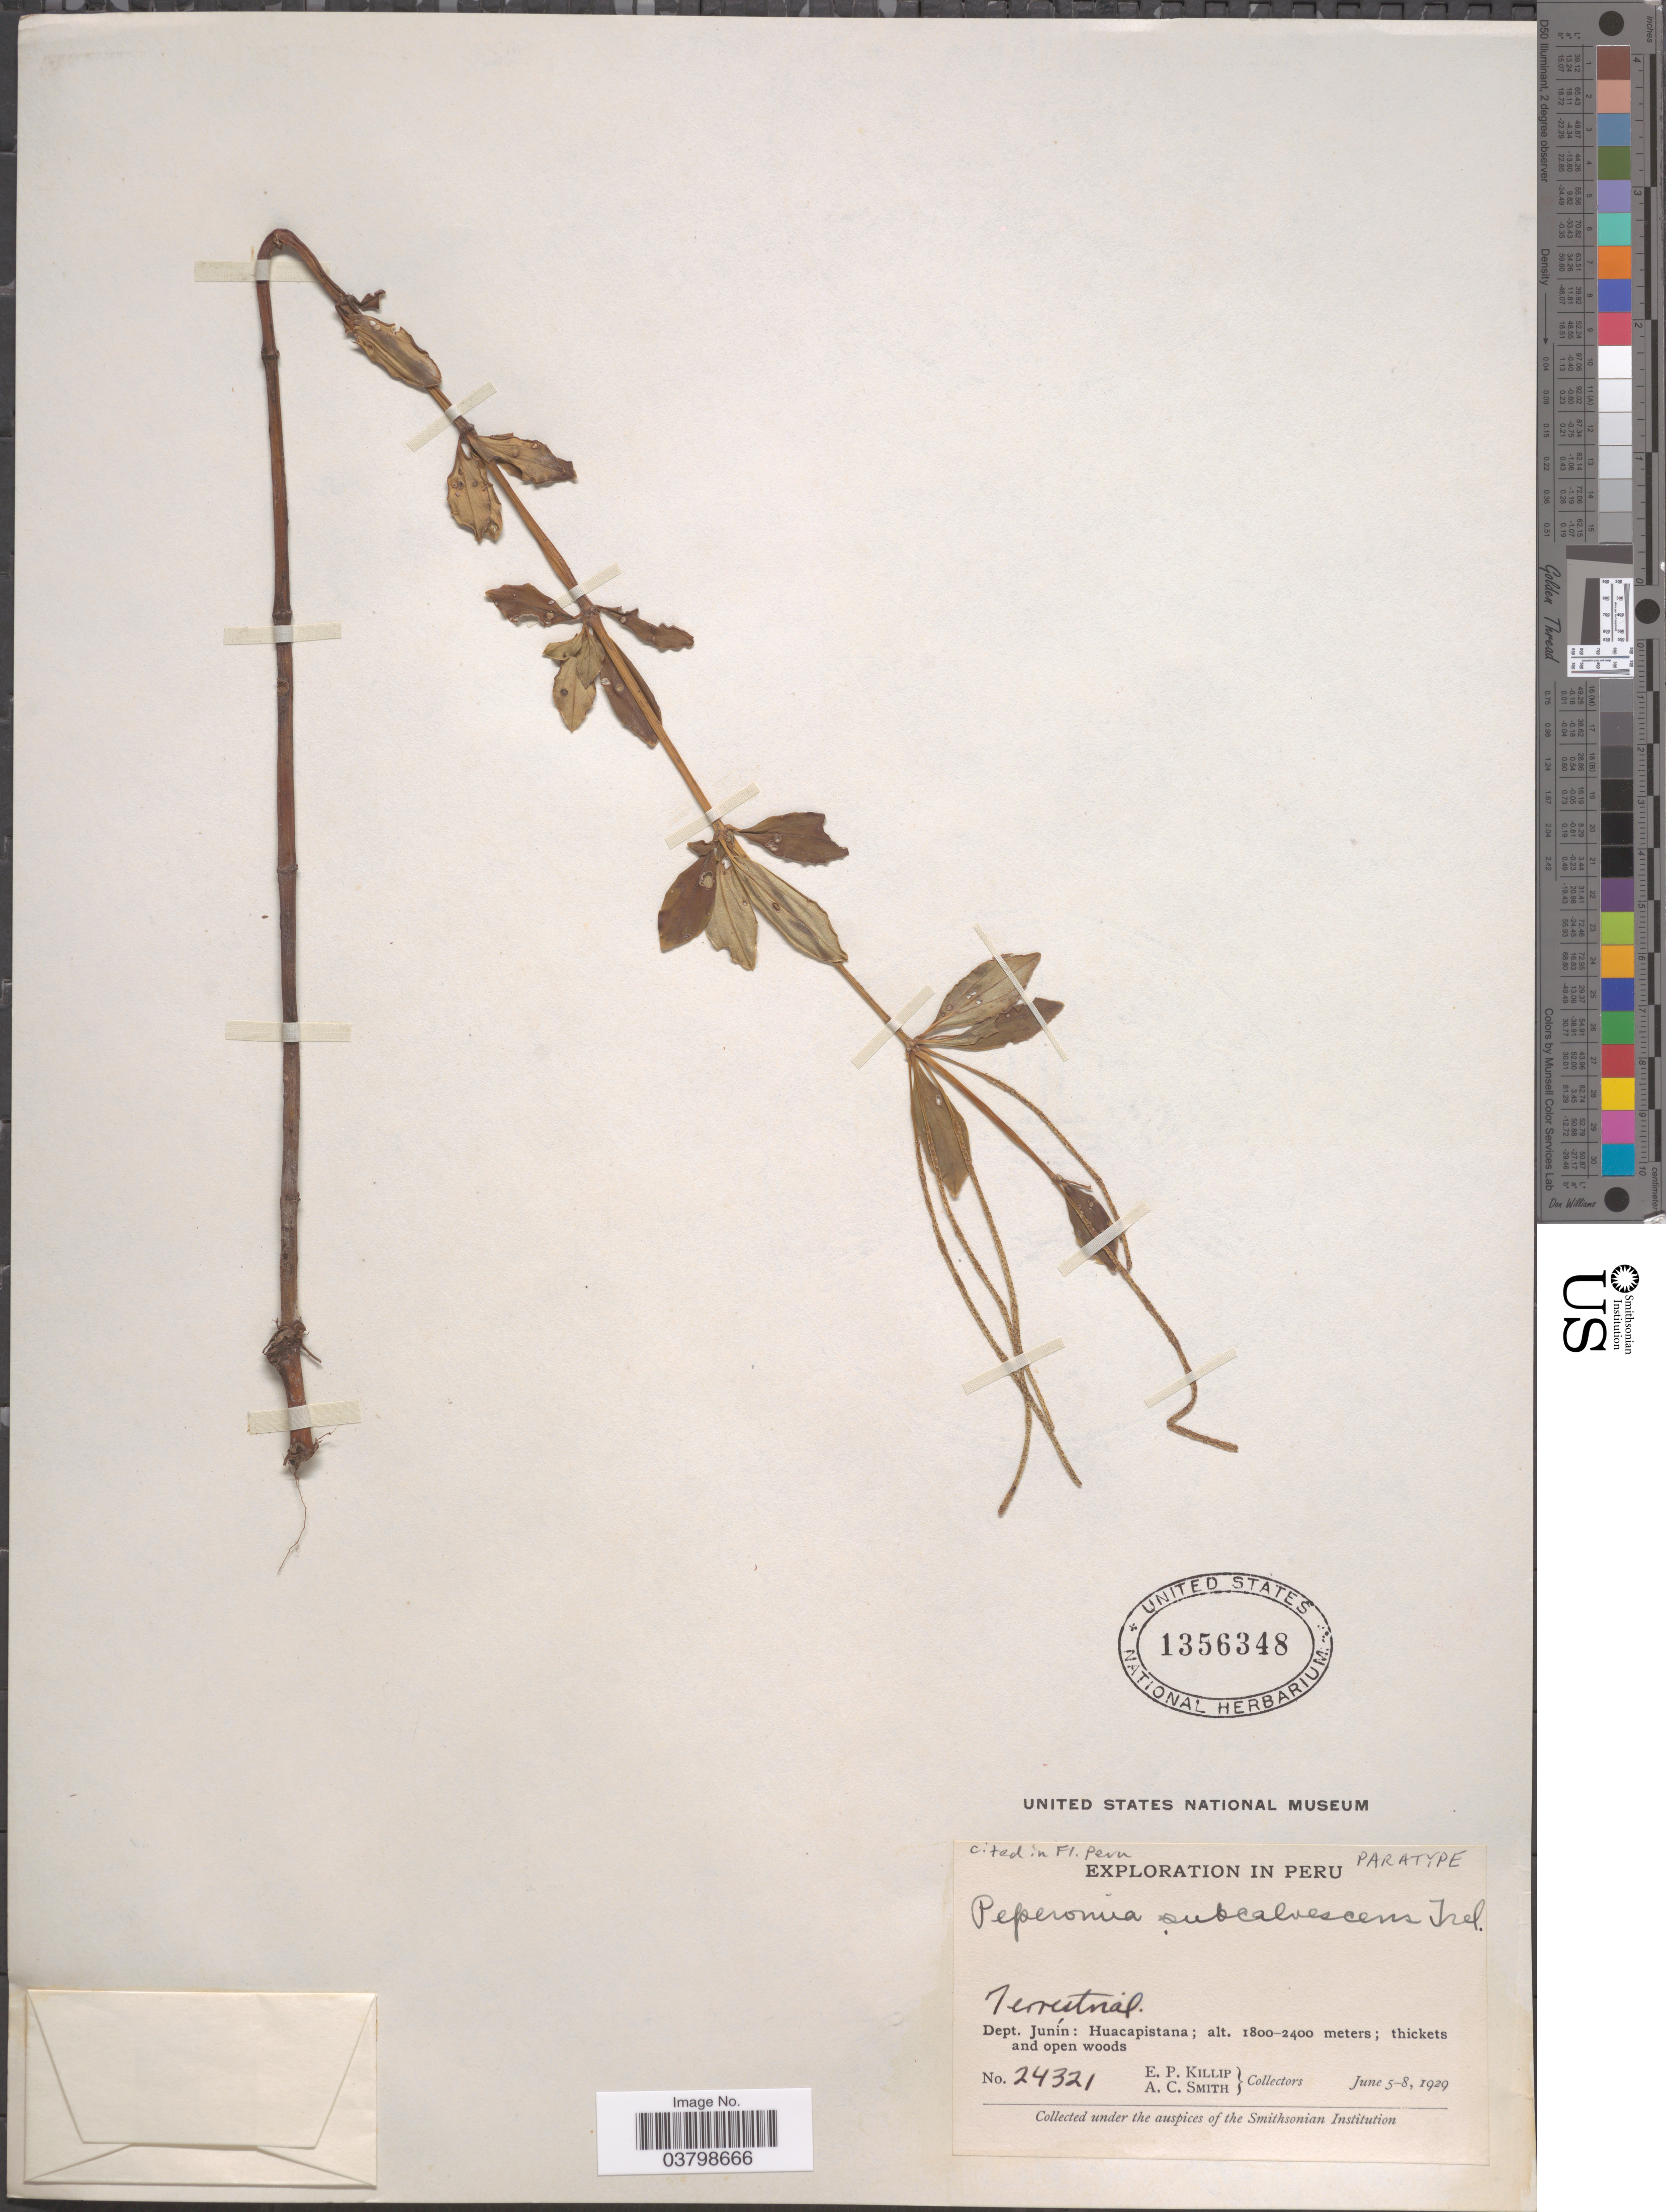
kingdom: Plantae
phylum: Tracheophyta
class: Magnoliopsida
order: Piperales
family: Piperaceae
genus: Peperomia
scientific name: Peperomia subcalvescens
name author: Trel.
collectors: E. P. Killip & A. C. Smith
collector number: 24321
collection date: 1929-06-05/1929-06-08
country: Peru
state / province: Junín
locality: Dept. Junín: Huacapistana.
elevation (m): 1800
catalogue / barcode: US 1356348